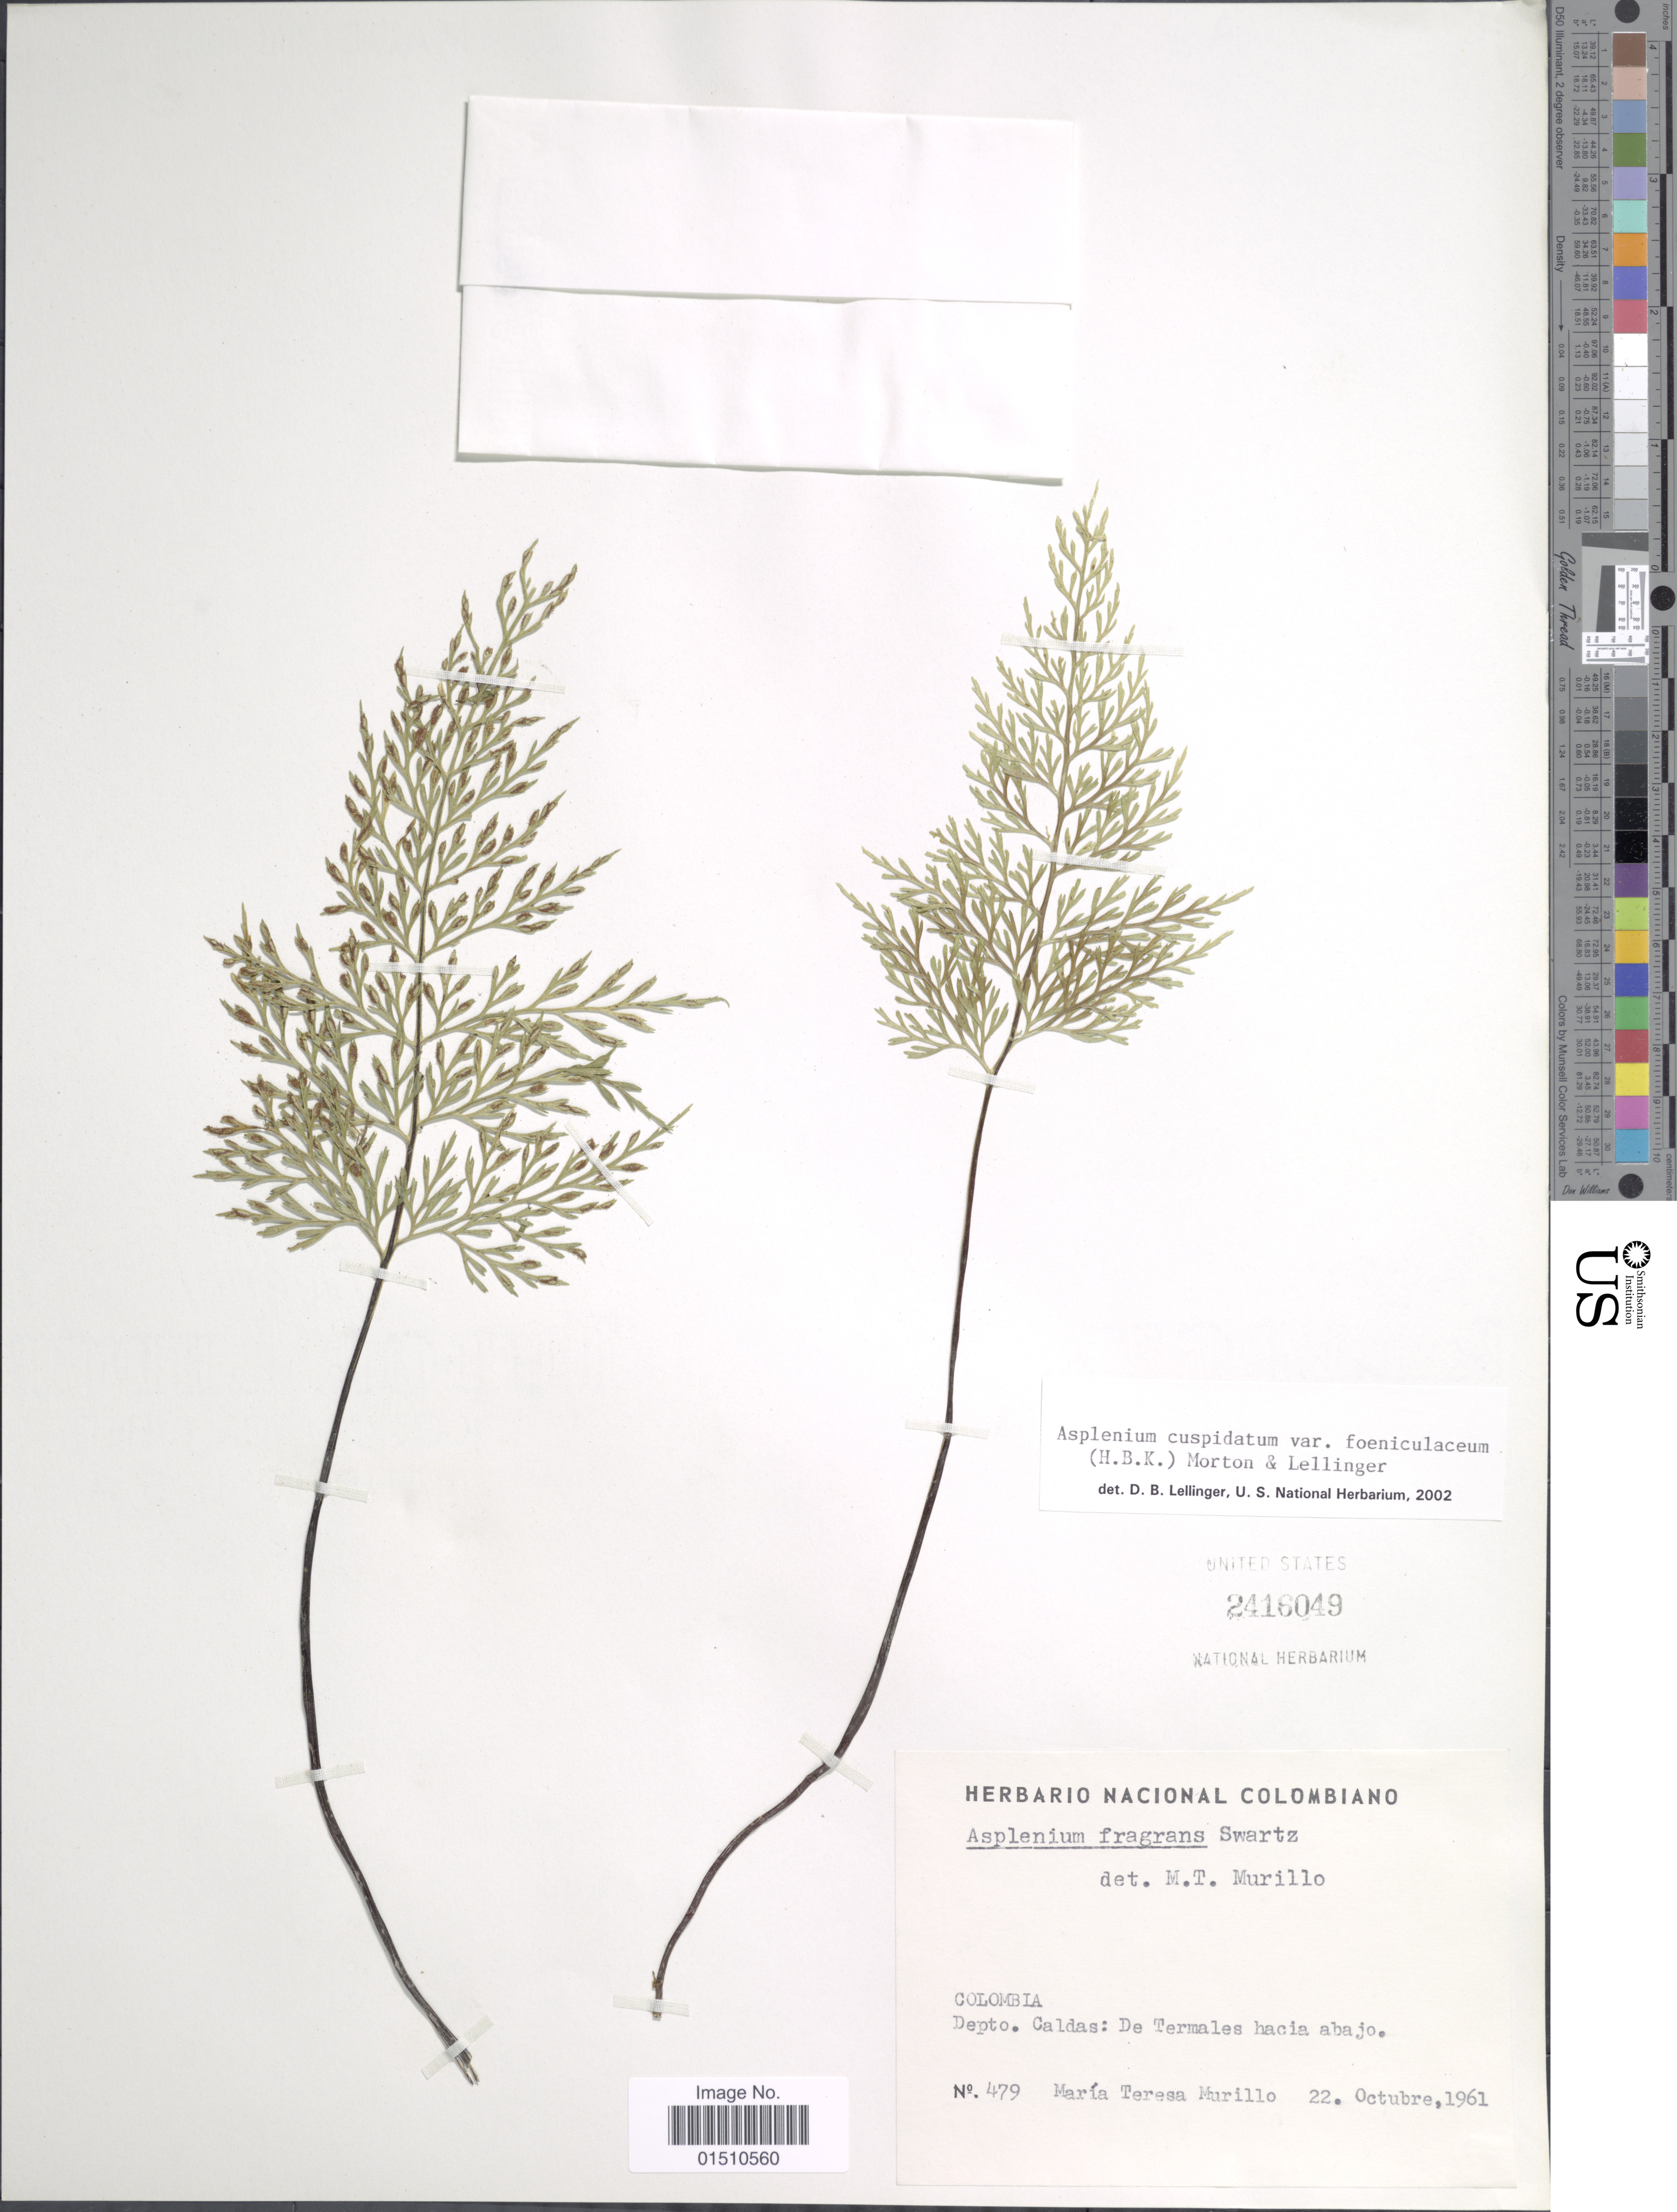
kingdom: Plantae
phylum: Tracheophyta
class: Polypodiopsida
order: Polypodiales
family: Aspleniaceae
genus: Asplenium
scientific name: Asplenium cuspidatum var. abrotanoides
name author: (C. Presl) C.V. Morton & Lellinger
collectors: M. Murillo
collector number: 479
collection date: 1961-10-22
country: Colombia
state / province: Caldas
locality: Colombia, Depto. Caldas: De Termales hacia abajo.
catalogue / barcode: US 2416049